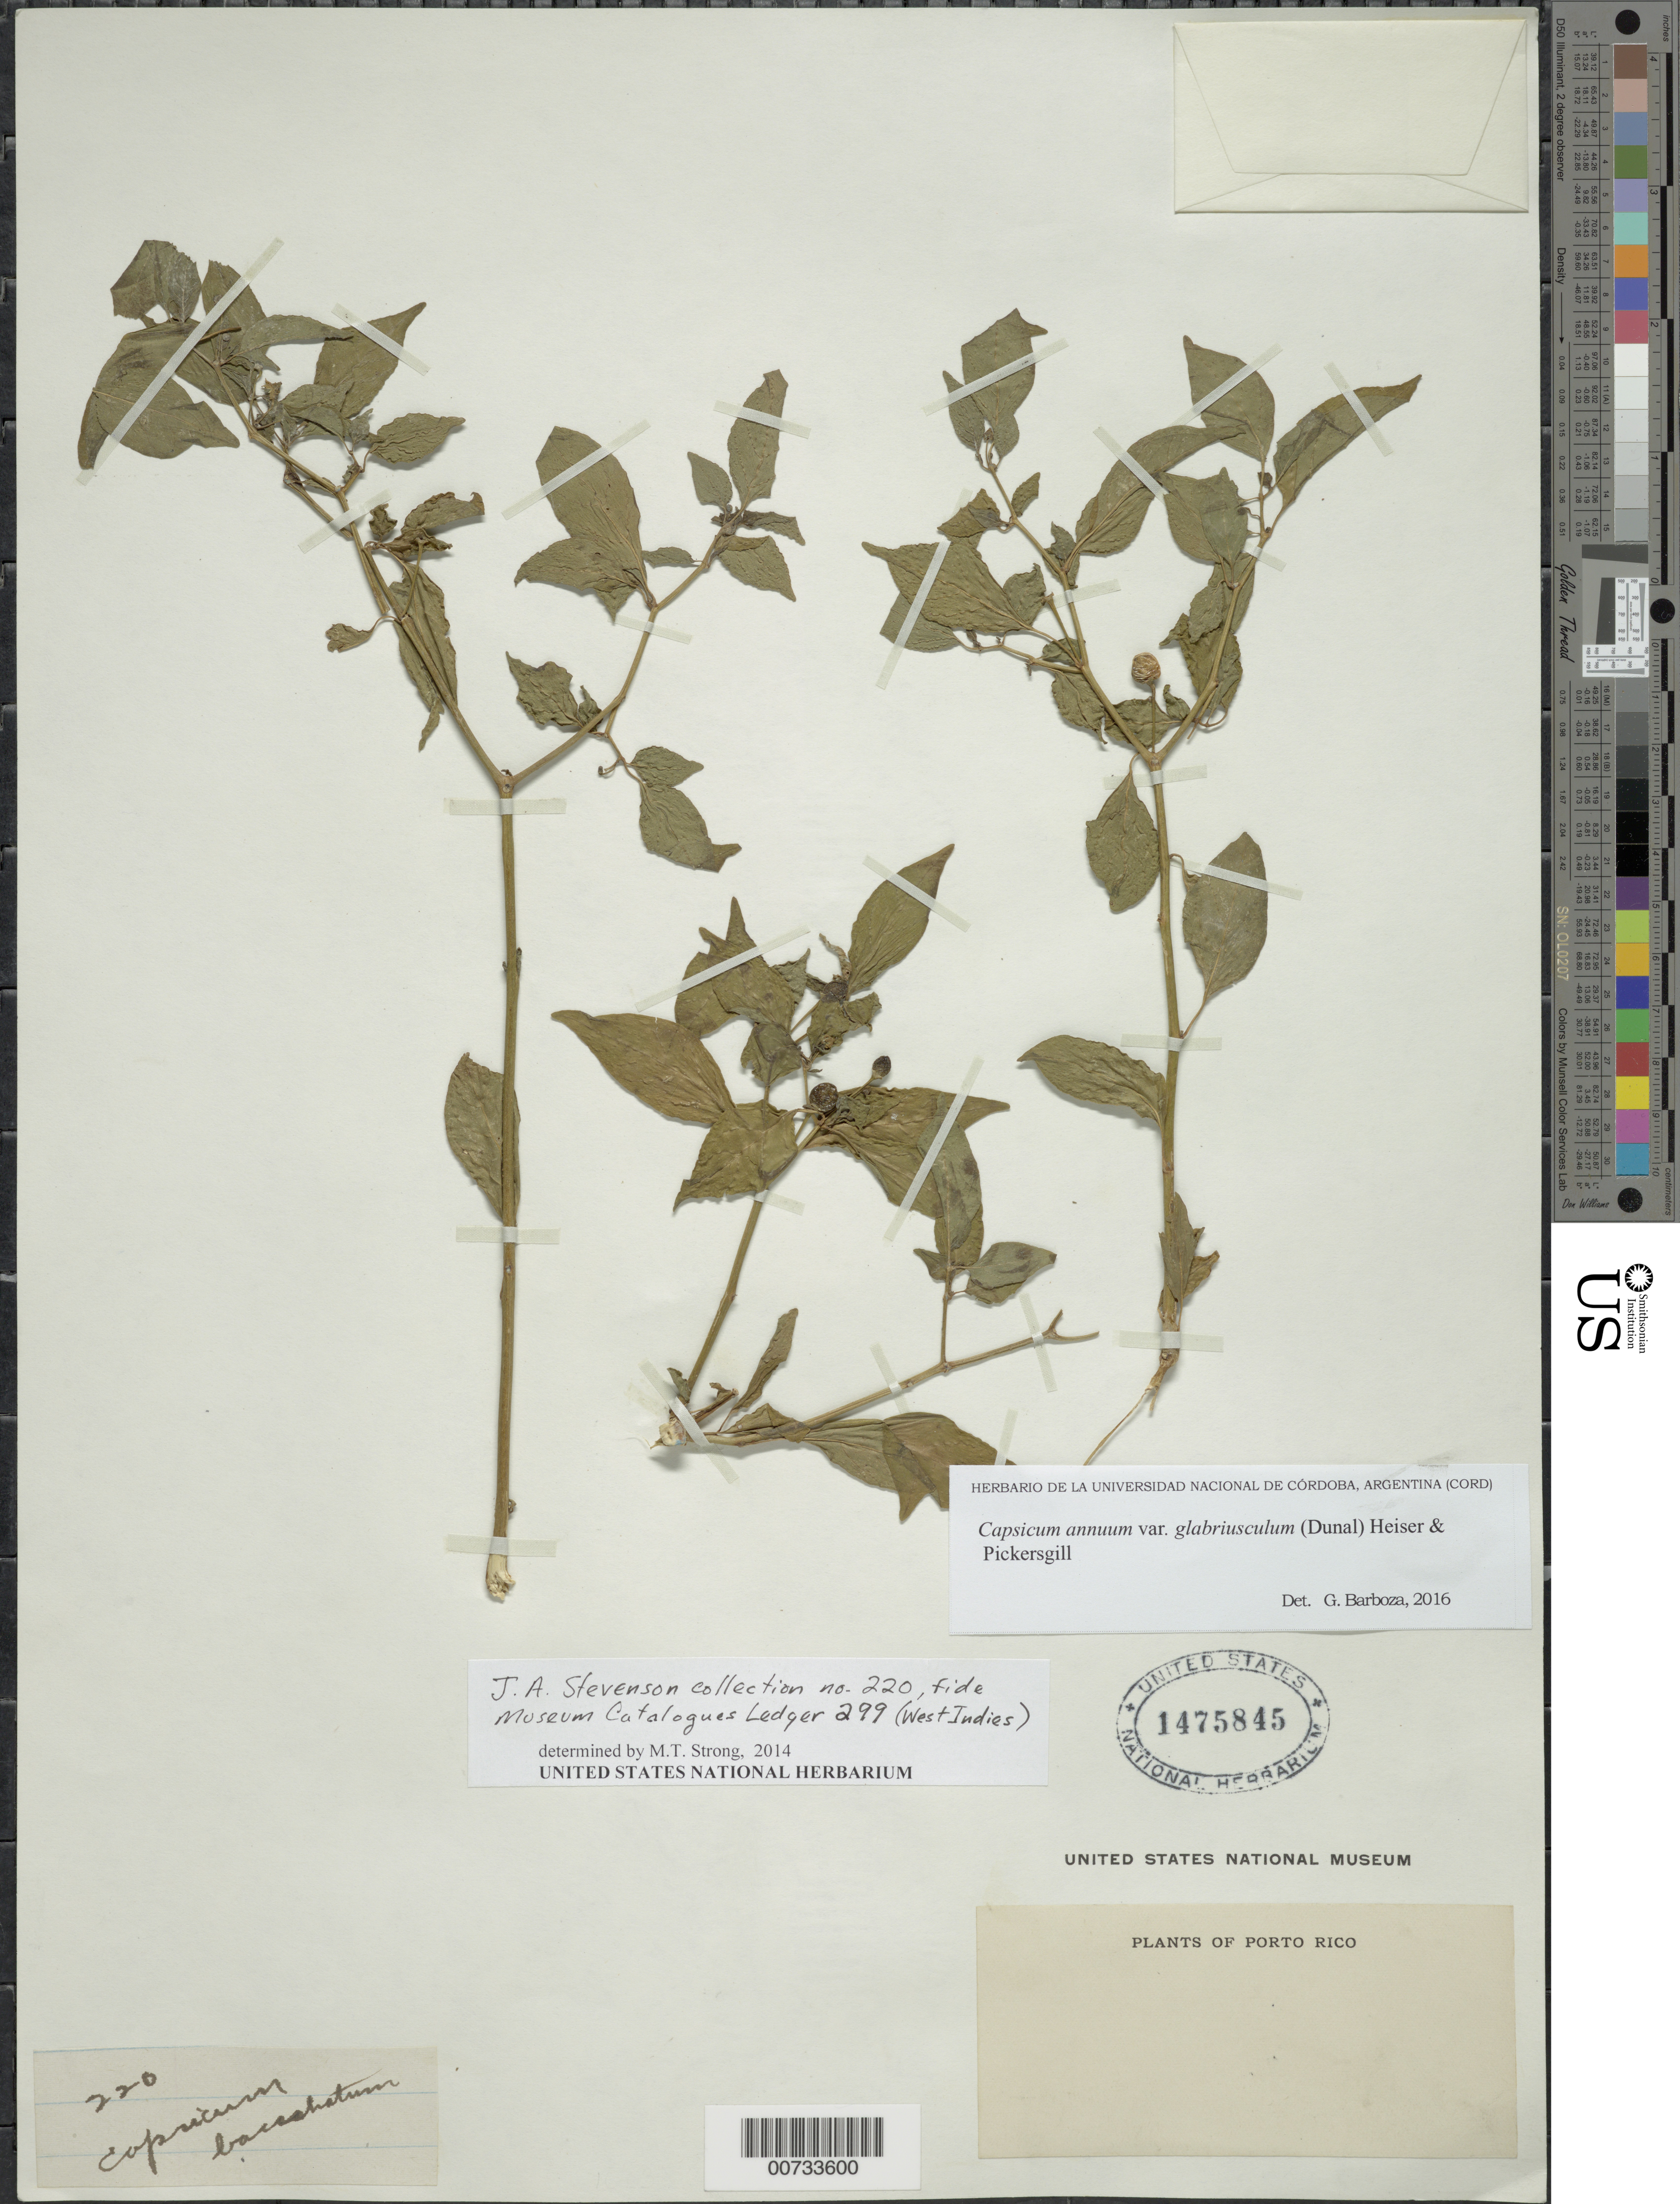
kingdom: Plantae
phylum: Tracheophyta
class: Magnoliopsida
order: Solanales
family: Solanaceae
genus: Capsicum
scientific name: Capsicum annuum var. glabriusculum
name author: (Dunal) Heiser & Pickersgill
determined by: Barboza, G. E., (CORD), Museo Botanico - Cordoba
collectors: J. Stevenson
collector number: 220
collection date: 1913-11-08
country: Puerto Rico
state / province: San Juan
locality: Rio Piedras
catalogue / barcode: US 1475845